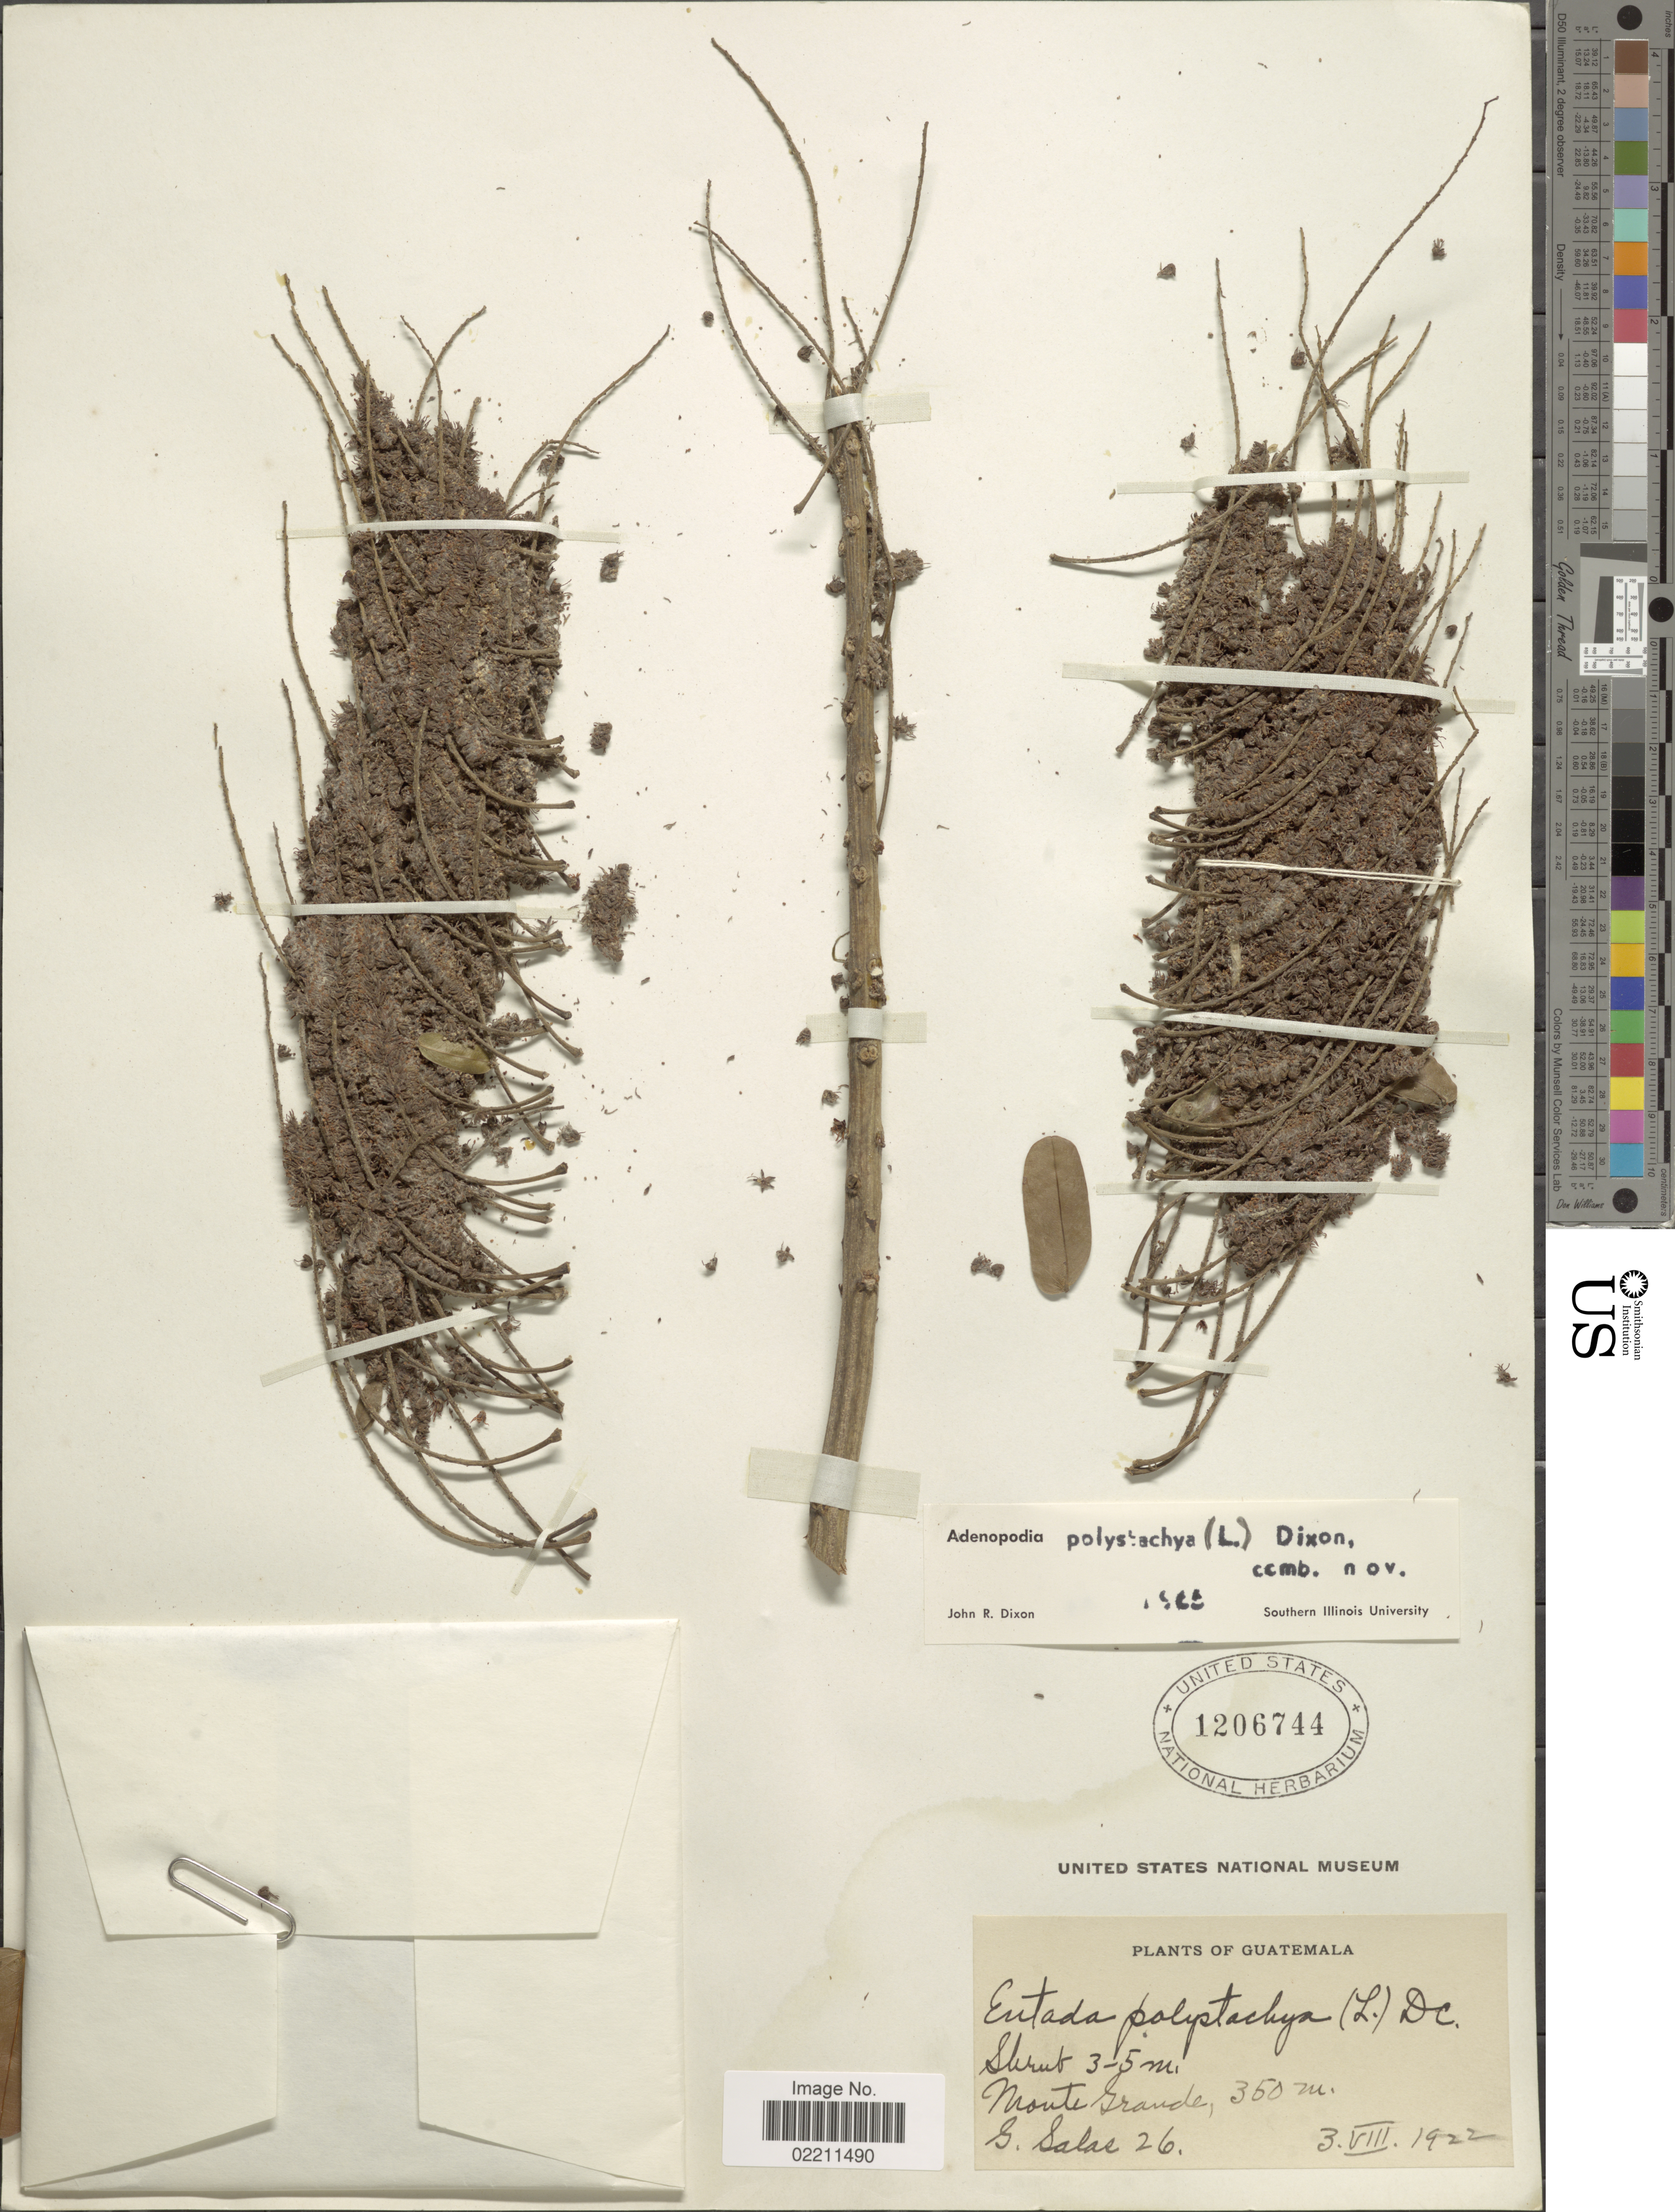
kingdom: Plantae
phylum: Tracheophyta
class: Magnoliopsida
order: Fabales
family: Fabaceae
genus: Entada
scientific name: Entada polystachya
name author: (L.) DC.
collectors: G. Salas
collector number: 26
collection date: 1922-08-03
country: Guatemala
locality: Monte Grande, Guatemala.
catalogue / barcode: US 1206744